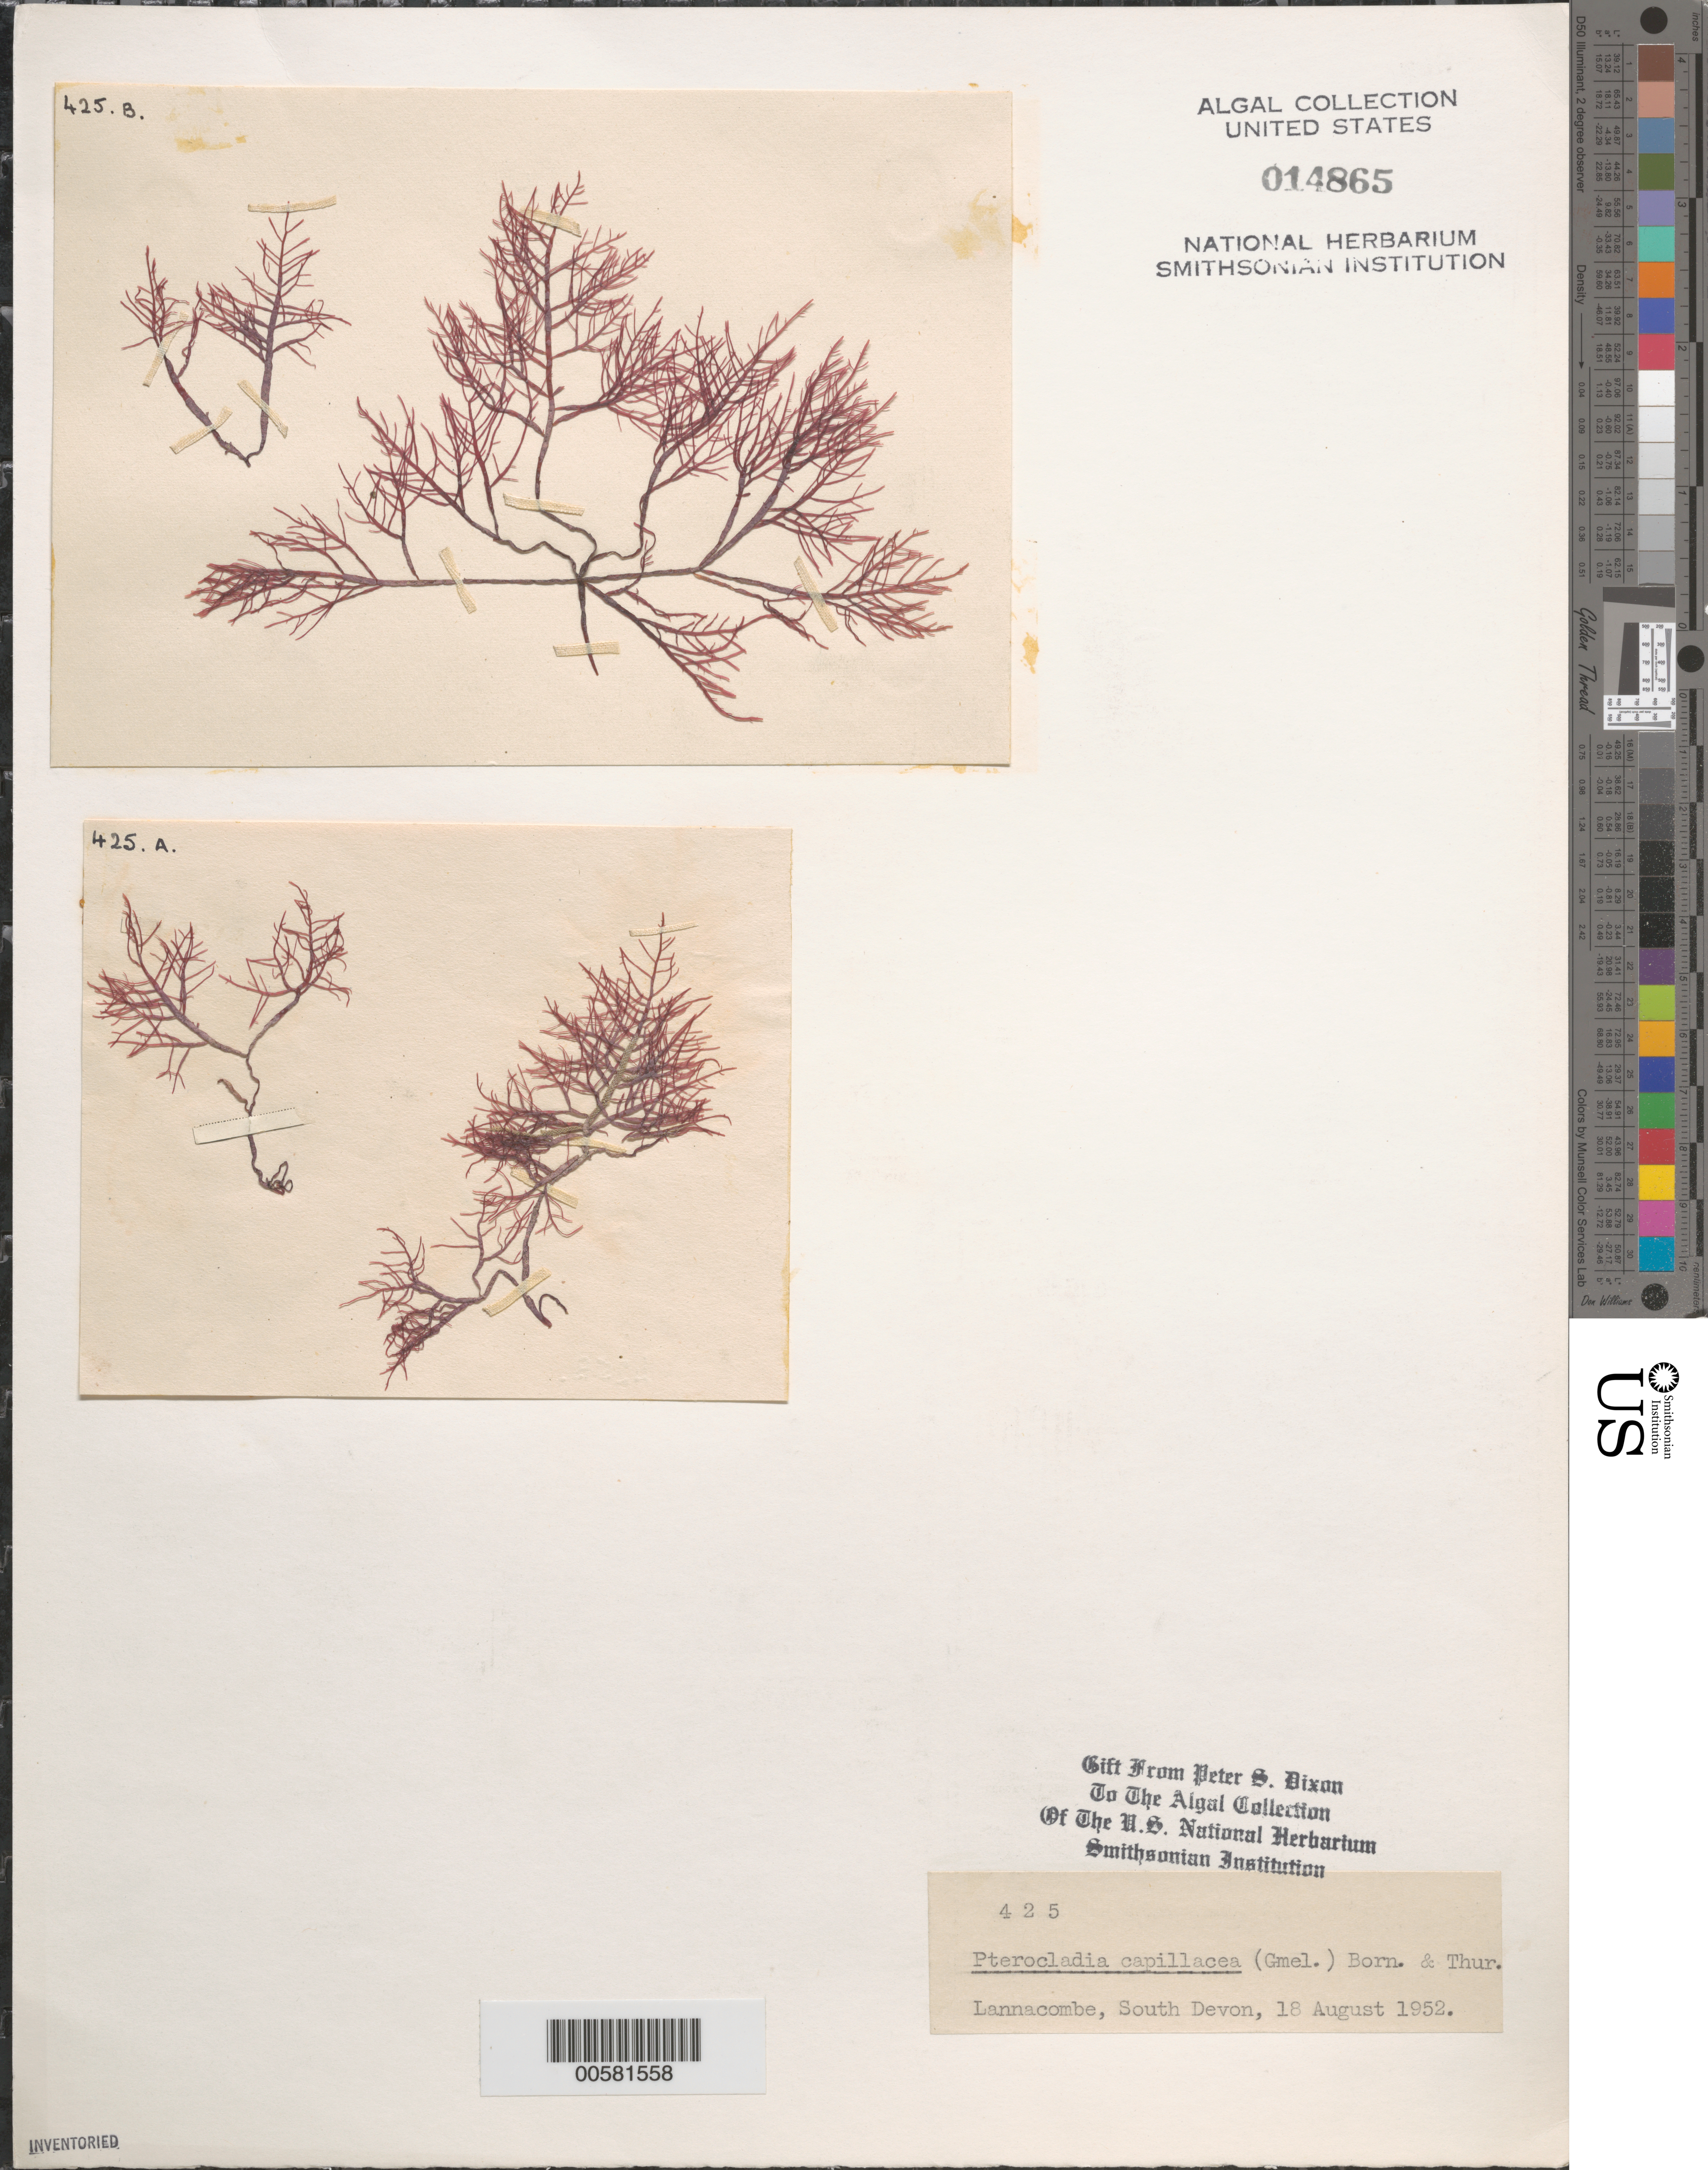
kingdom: Plantae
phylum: Rhodophyta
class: Florideophyceae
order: Gelidiales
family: Pterocladiaceae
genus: Pterocladiella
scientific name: Pterocladiella capillacea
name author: (S.G. Gmel.) Santelices & Hommers.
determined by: Algae name updating Project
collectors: P. S. Dixon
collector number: PSD 425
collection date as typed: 18 Aug 1952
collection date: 1952-08-18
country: United Kingdom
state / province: England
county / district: Devon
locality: Lannacombe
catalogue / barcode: US 14865